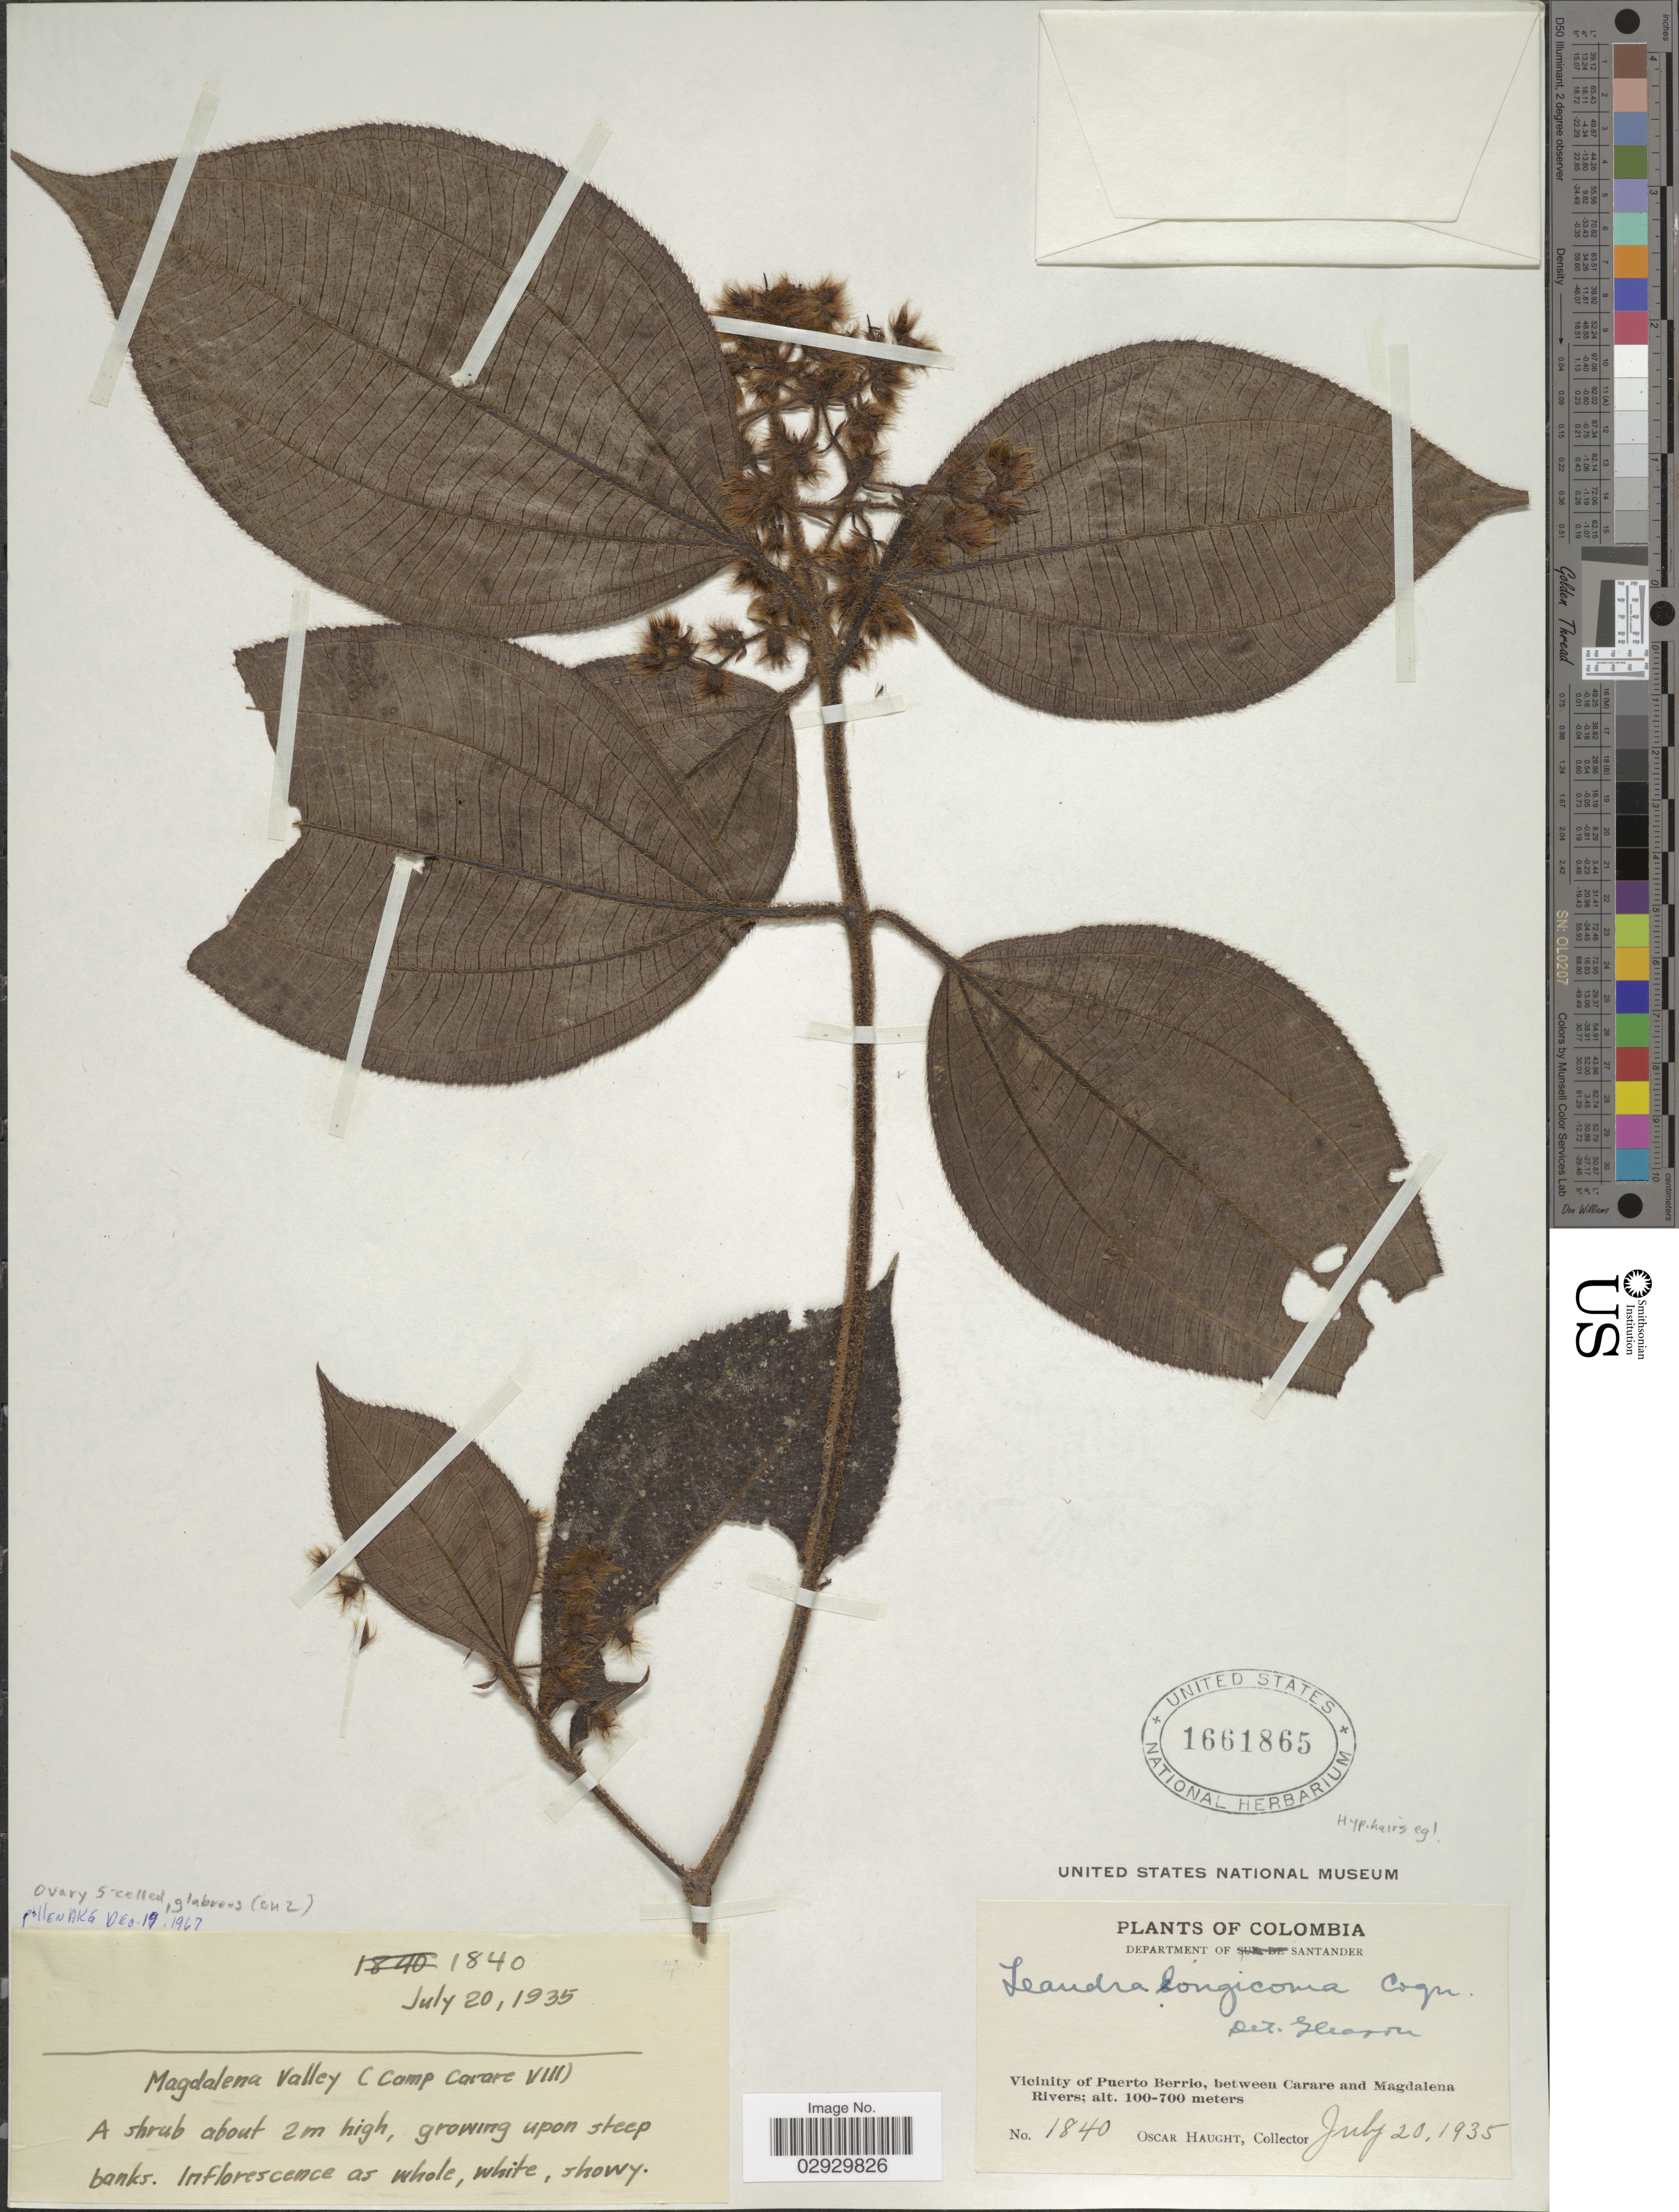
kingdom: Plantae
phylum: Tracheophyta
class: Magnoliopsida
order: Myrtales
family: Melastomataceae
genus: Leandra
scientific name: Leandra longicoma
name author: Cogn.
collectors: O. L. Haught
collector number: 1840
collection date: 1935-07-20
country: Colombia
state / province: Santander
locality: Department of Santander, Vicinity of Puerto Berrio, between Carare and Magdalena Rivers, Magdalena Valley (Camp Carare VIII).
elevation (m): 100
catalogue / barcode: US 1661865